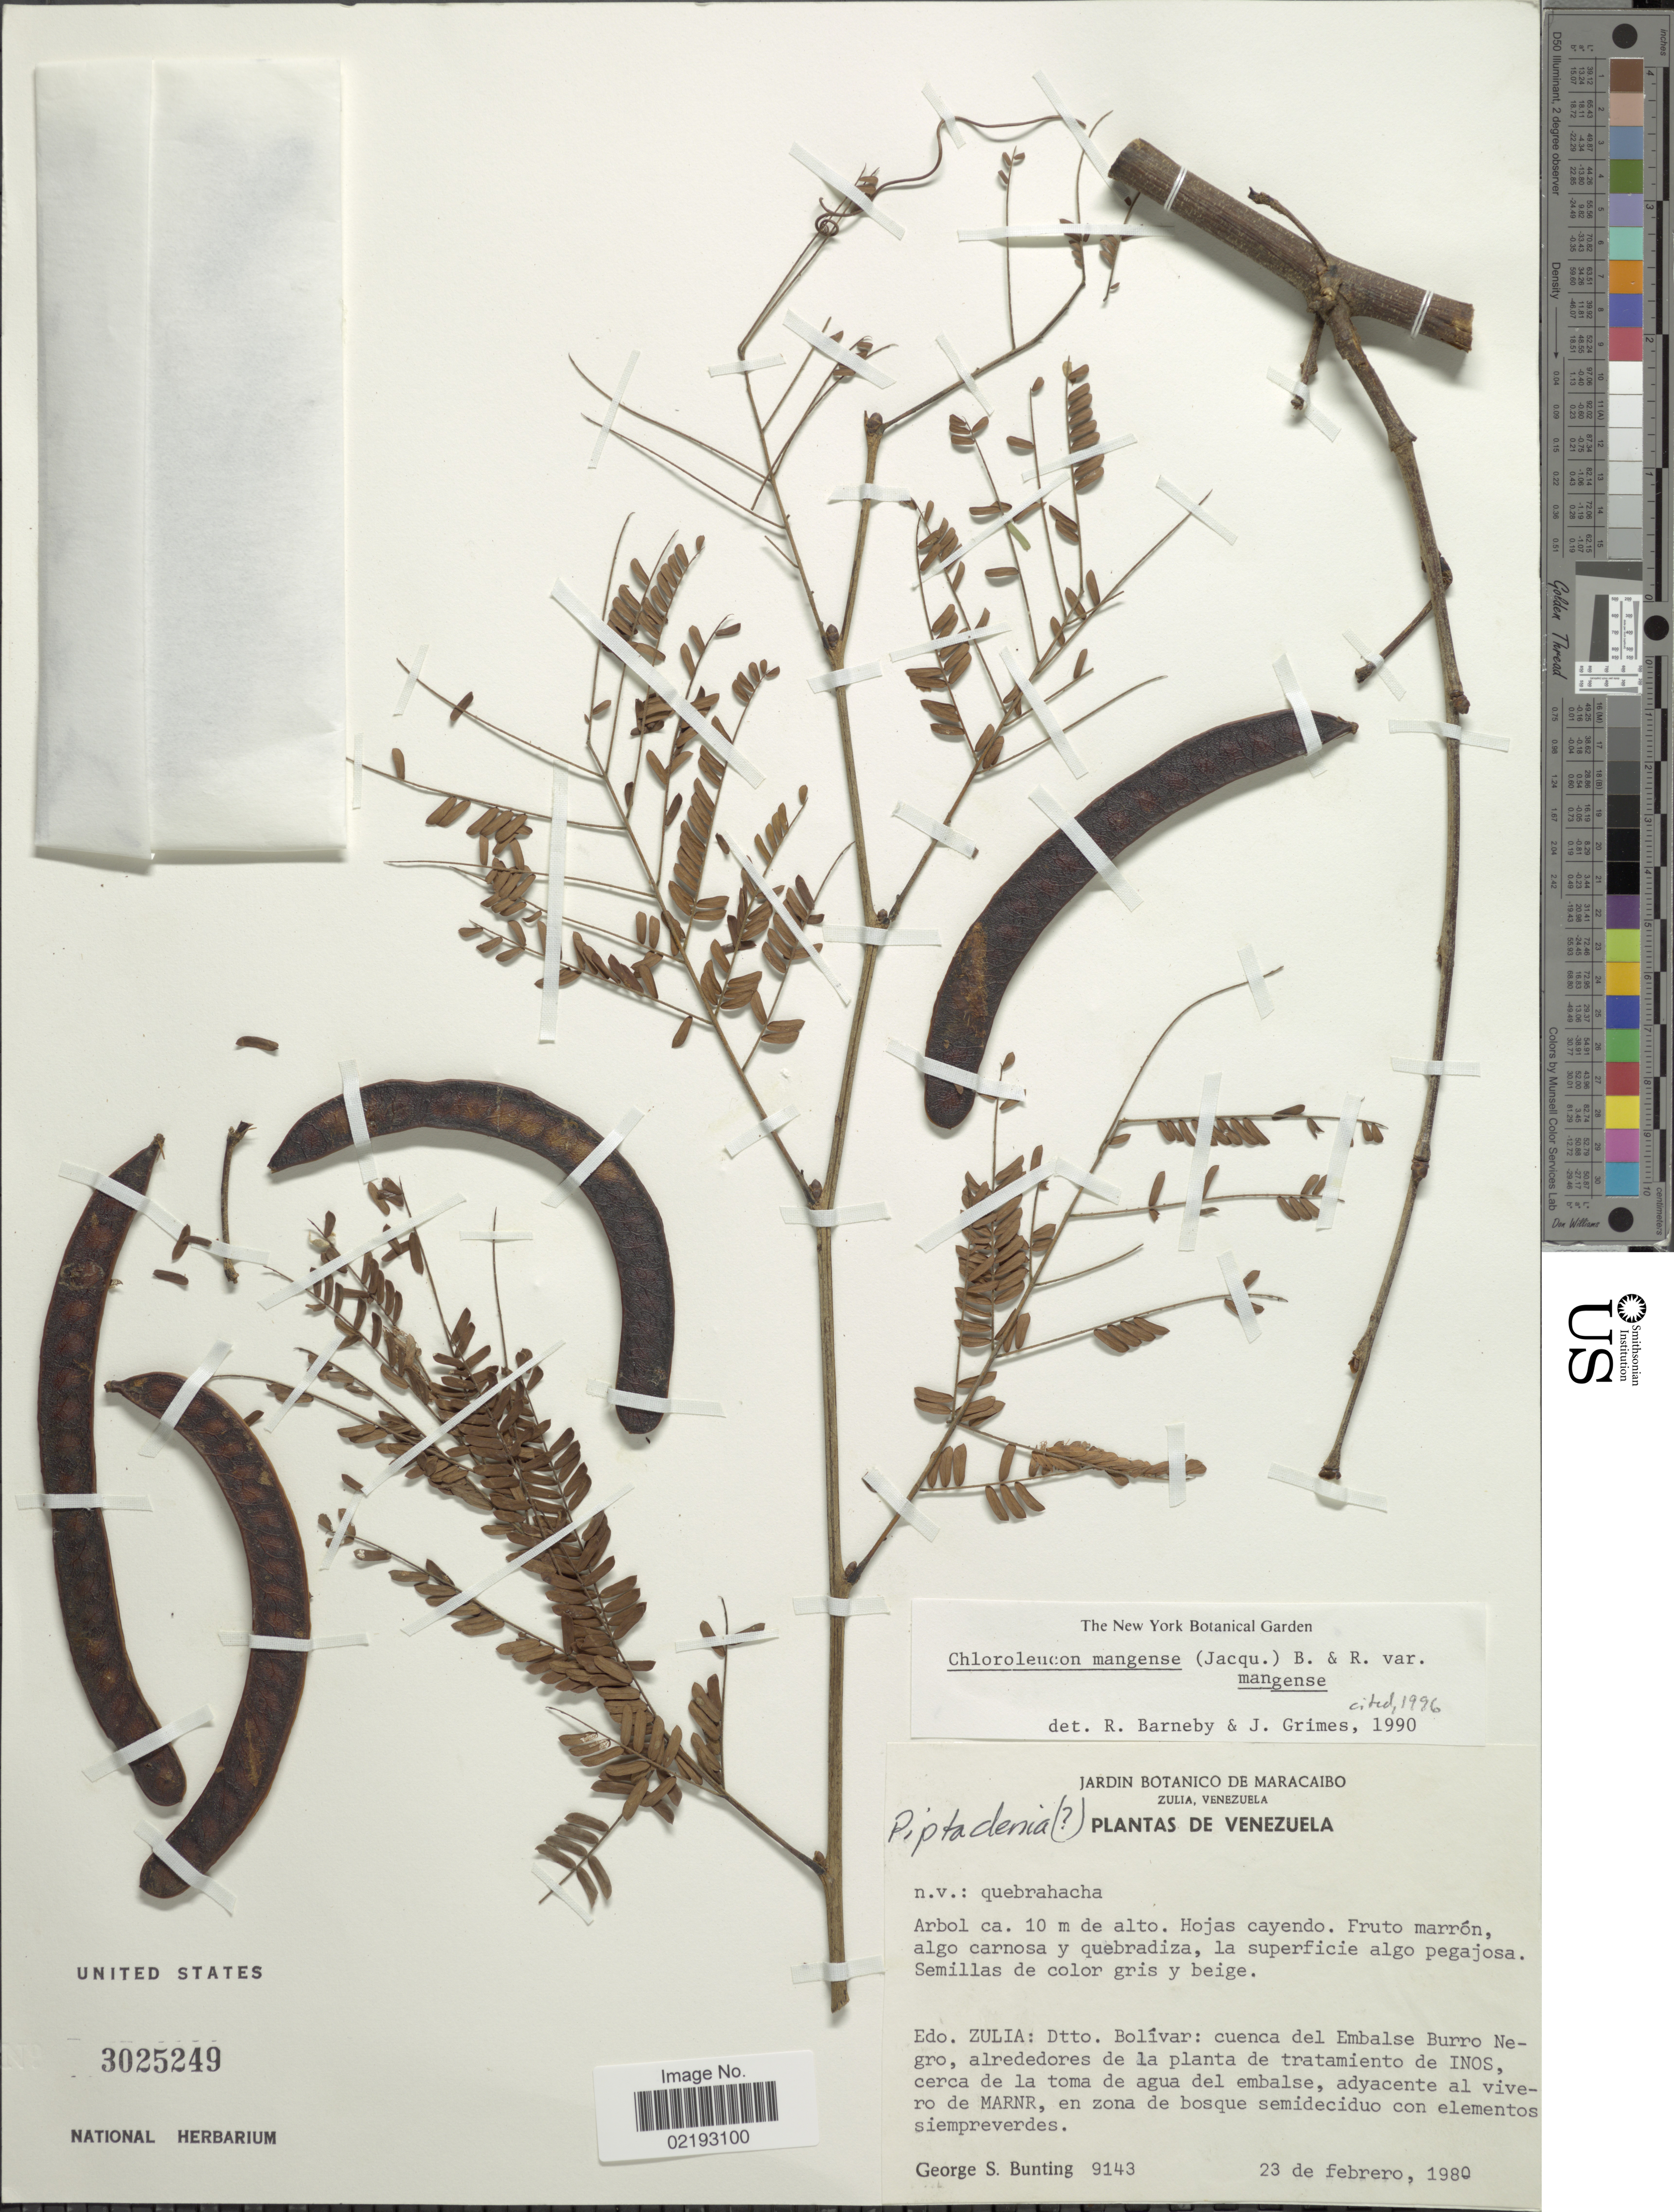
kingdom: Plantae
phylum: Tracheophyta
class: Magnoliopsida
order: Fabales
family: Fabaceae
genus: Chloroleucon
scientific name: Chloroleucon mangense var. mangense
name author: (Jacq.) Britton & Rose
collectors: G. S. Bunting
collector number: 9143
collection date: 1980-02-23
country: Venezuela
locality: Edo. Zulia, Dtto. Bolivar, cuenca del Embalse Burro Negro, alrededores de la planta de tratamiento de INOS, cerca de la toma de agua del embalse, adyacente al vivero de MARNR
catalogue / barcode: US 3025249